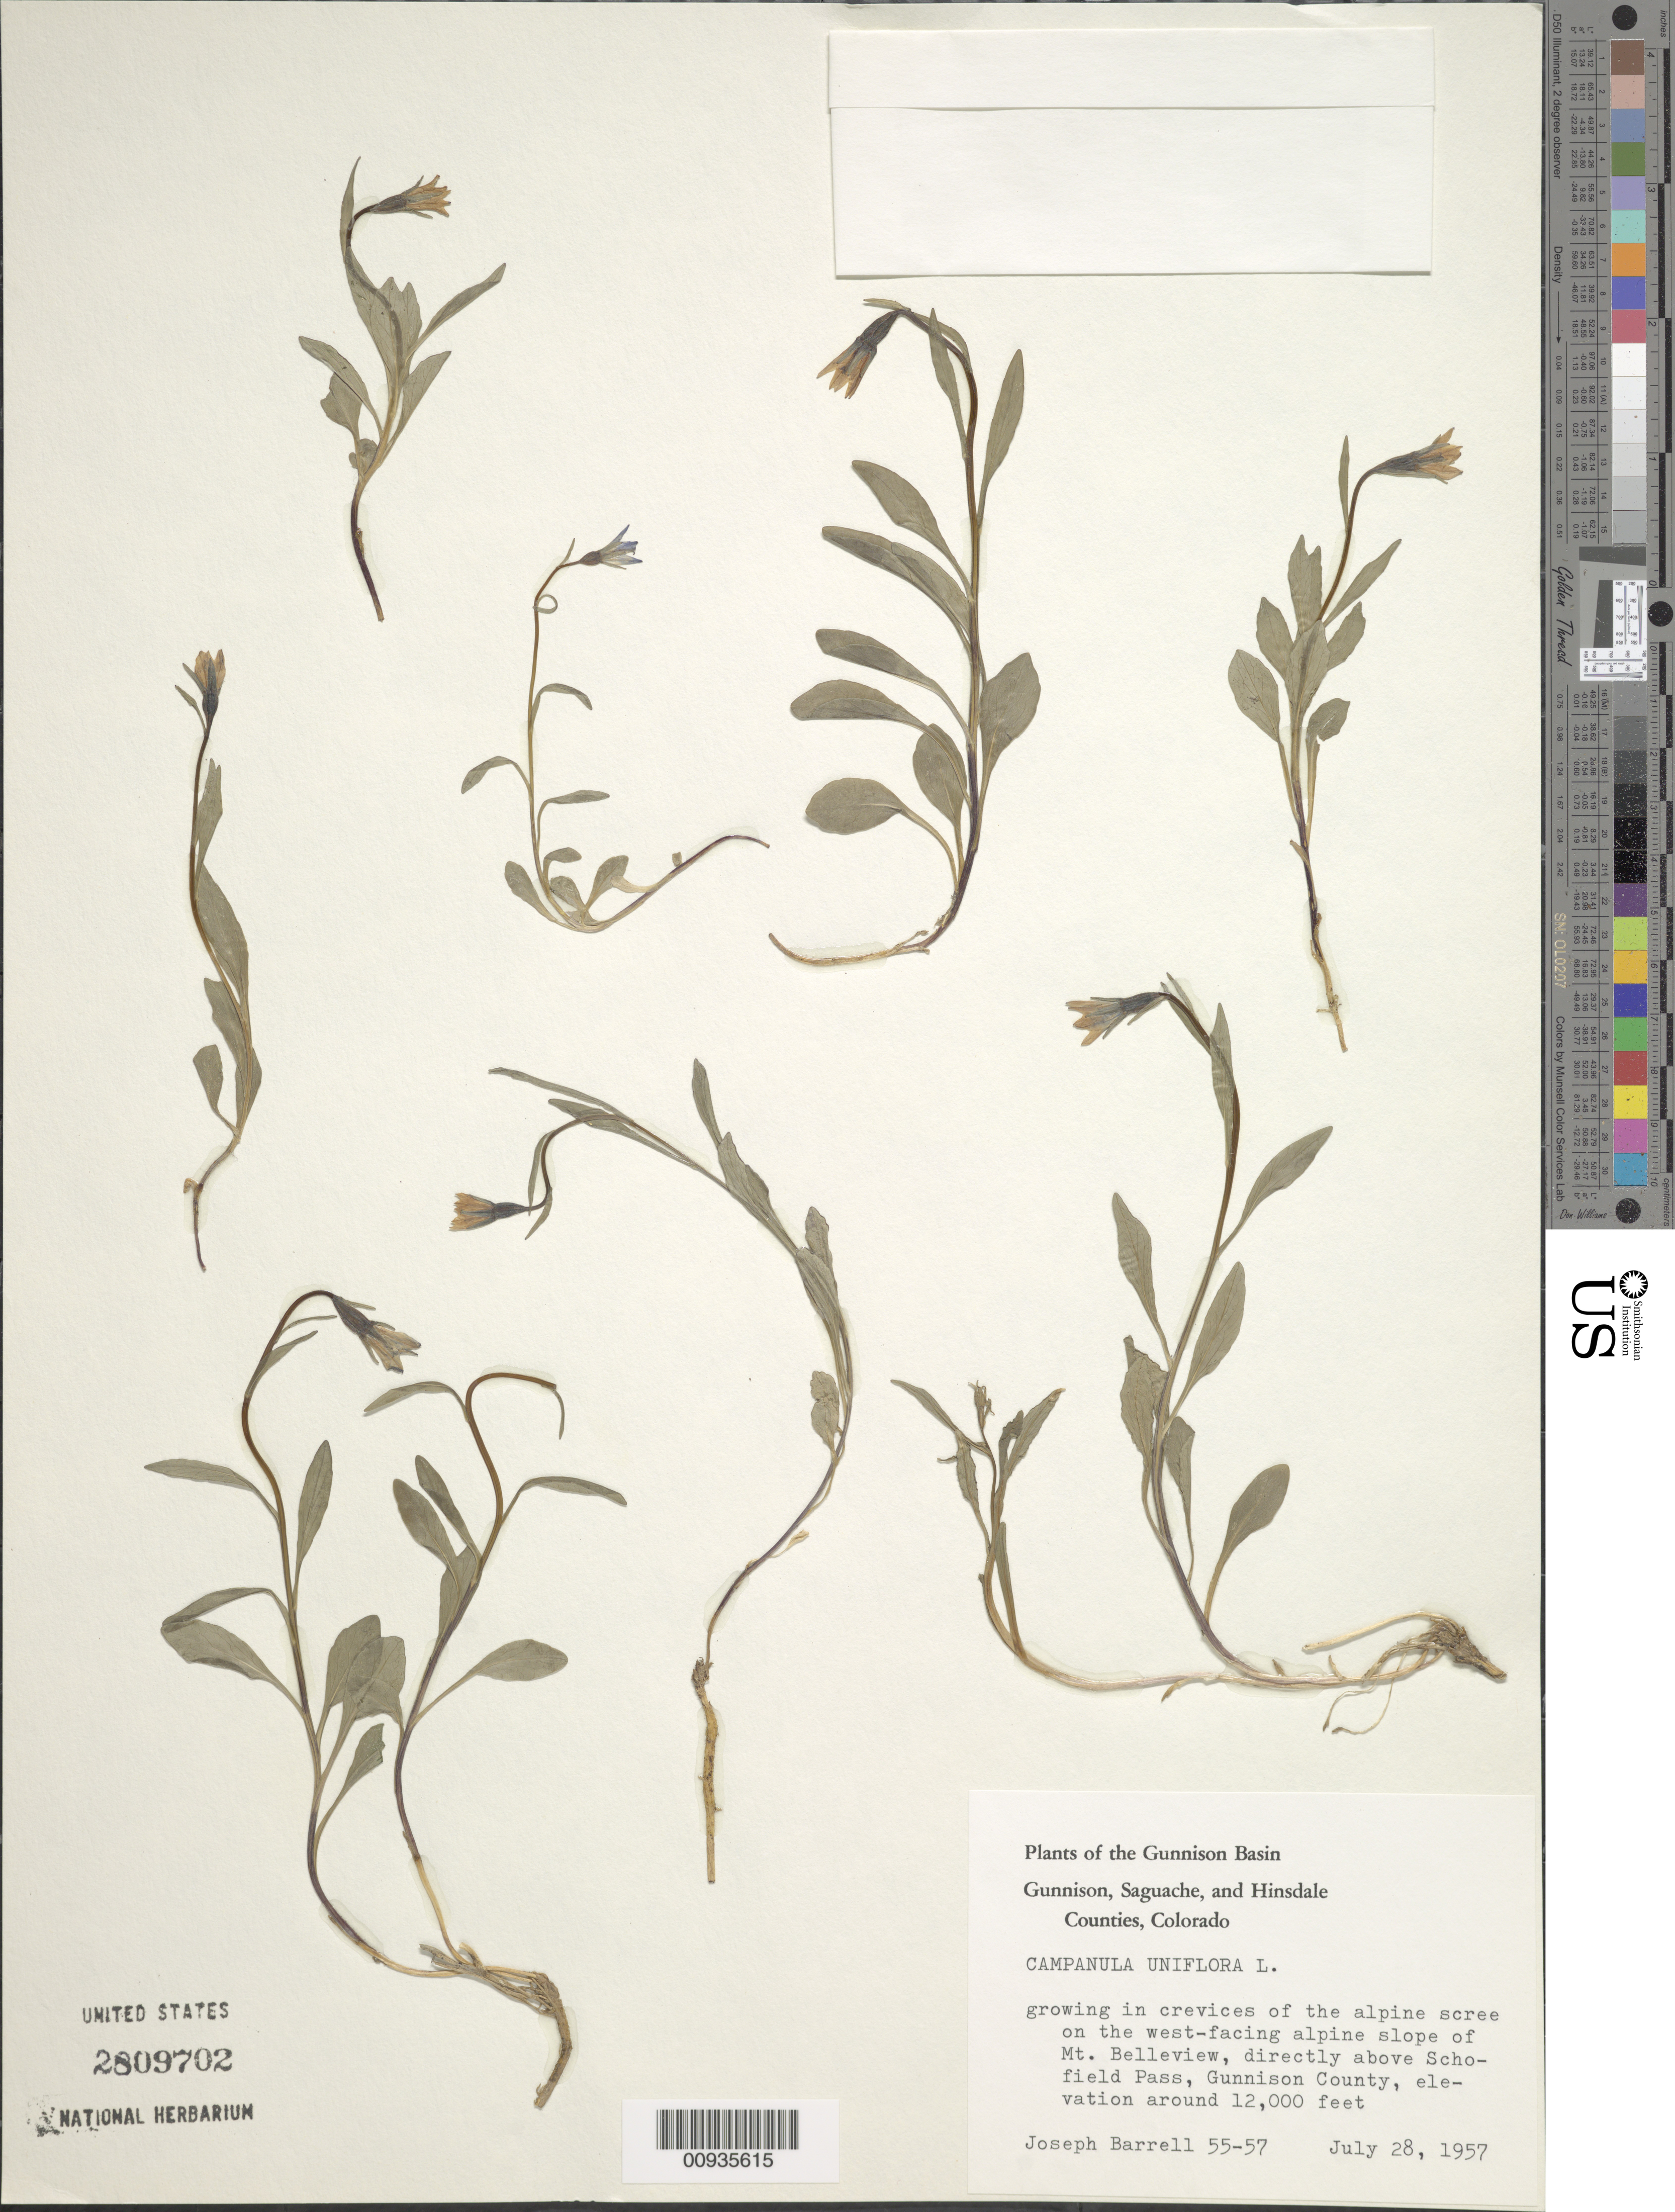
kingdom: Plantae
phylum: Tracheophyta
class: Magnoliopsida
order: Asterales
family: Campanulaceae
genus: Campanula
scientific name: Campanula uniflora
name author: L.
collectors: J. Barrell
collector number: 55-57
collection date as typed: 28 Jul 1957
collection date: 1957-07-28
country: United States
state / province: Colorado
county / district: Gunnison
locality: Mt. Belleview, directly above Schofield Pass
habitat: growing in crevices of the alpine scree on the west-facing alpine slope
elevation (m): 3658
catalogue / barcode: US 2809702